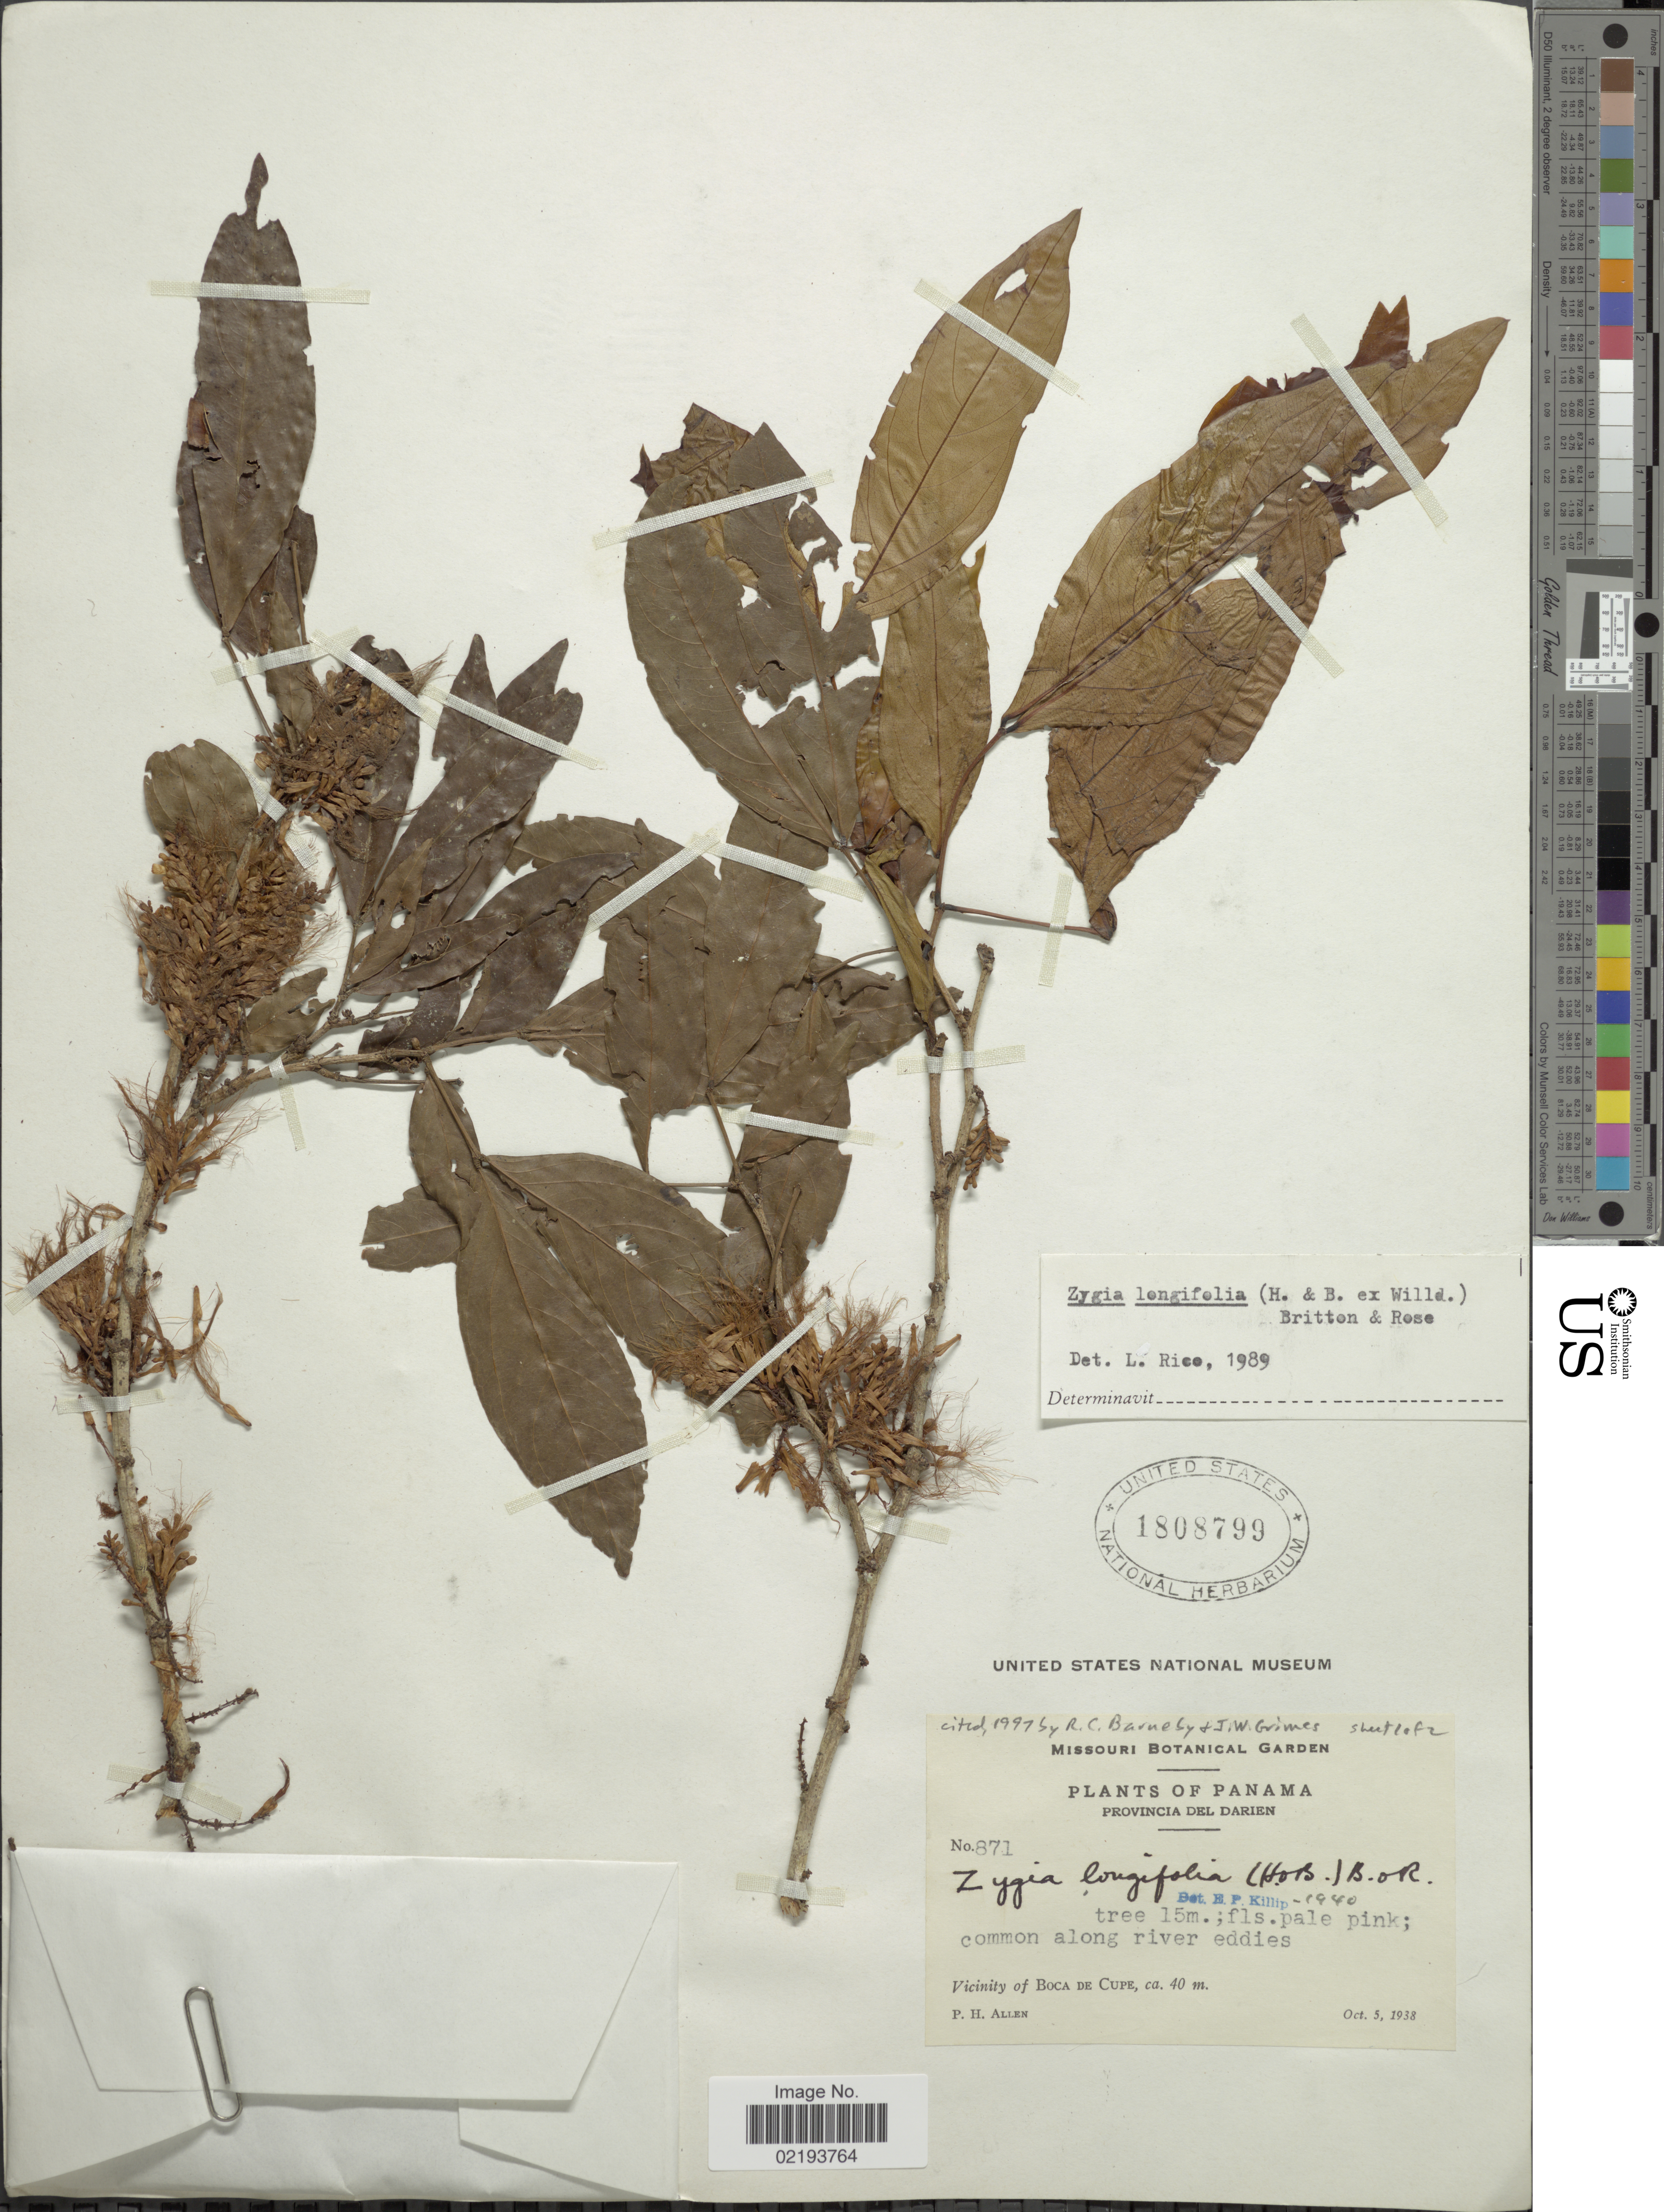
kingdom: Plantae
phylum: Tracheophyta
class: Magnoliopsida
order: Fabales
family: Fabaceae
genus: Zygia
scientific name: Zygia longifolia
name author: (Willd.) Britton & Rose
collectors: P. H. Allen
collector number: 871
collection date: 1938-10-05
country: Panama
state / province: Darién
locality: Common along river eddies, Vicinity of Boca de Cupe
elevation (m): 40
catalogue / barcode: US 1808799